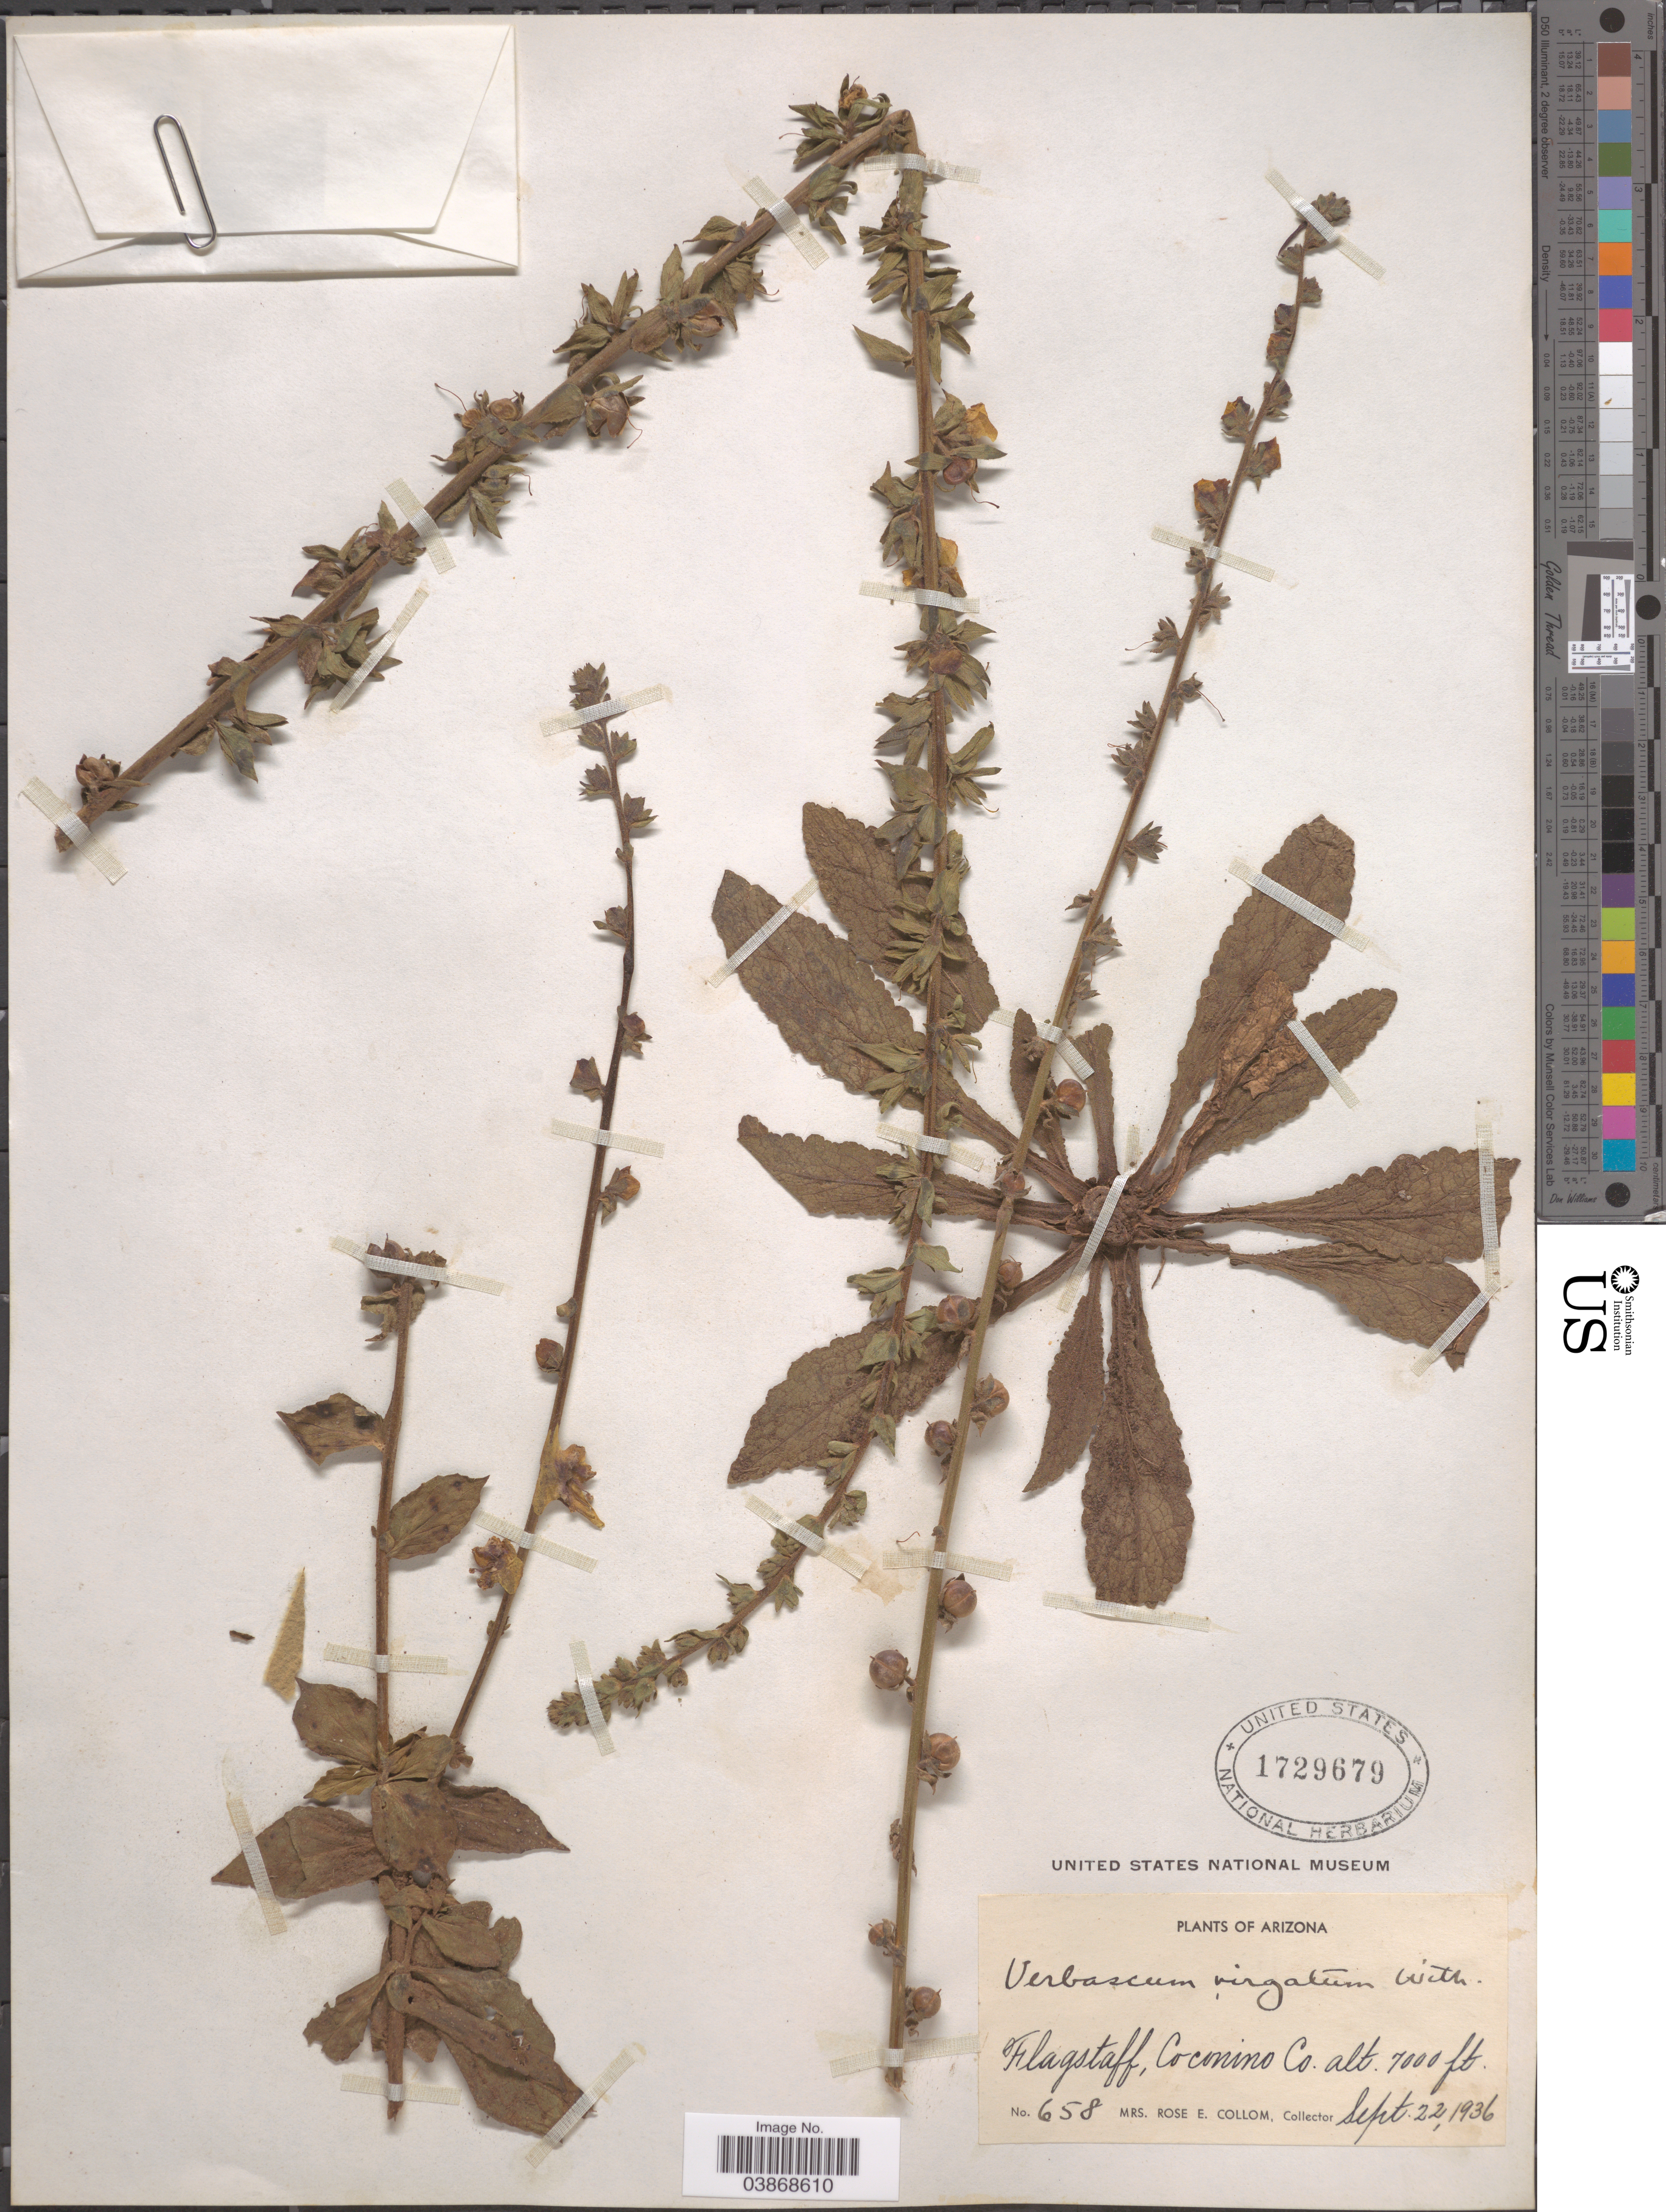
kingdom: Plantae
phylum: Tracheophyta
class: Magnoliopsida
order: Lamiales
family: Scrophulariaceae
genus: Verbascum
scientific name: Verbascum thapsus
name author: L.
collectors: R. E. Collom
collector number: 658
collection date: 1936-09-22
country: United States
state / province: Arizona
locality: Flagstaff, Coconino Co.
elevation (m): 2134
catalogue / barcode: US 1729679